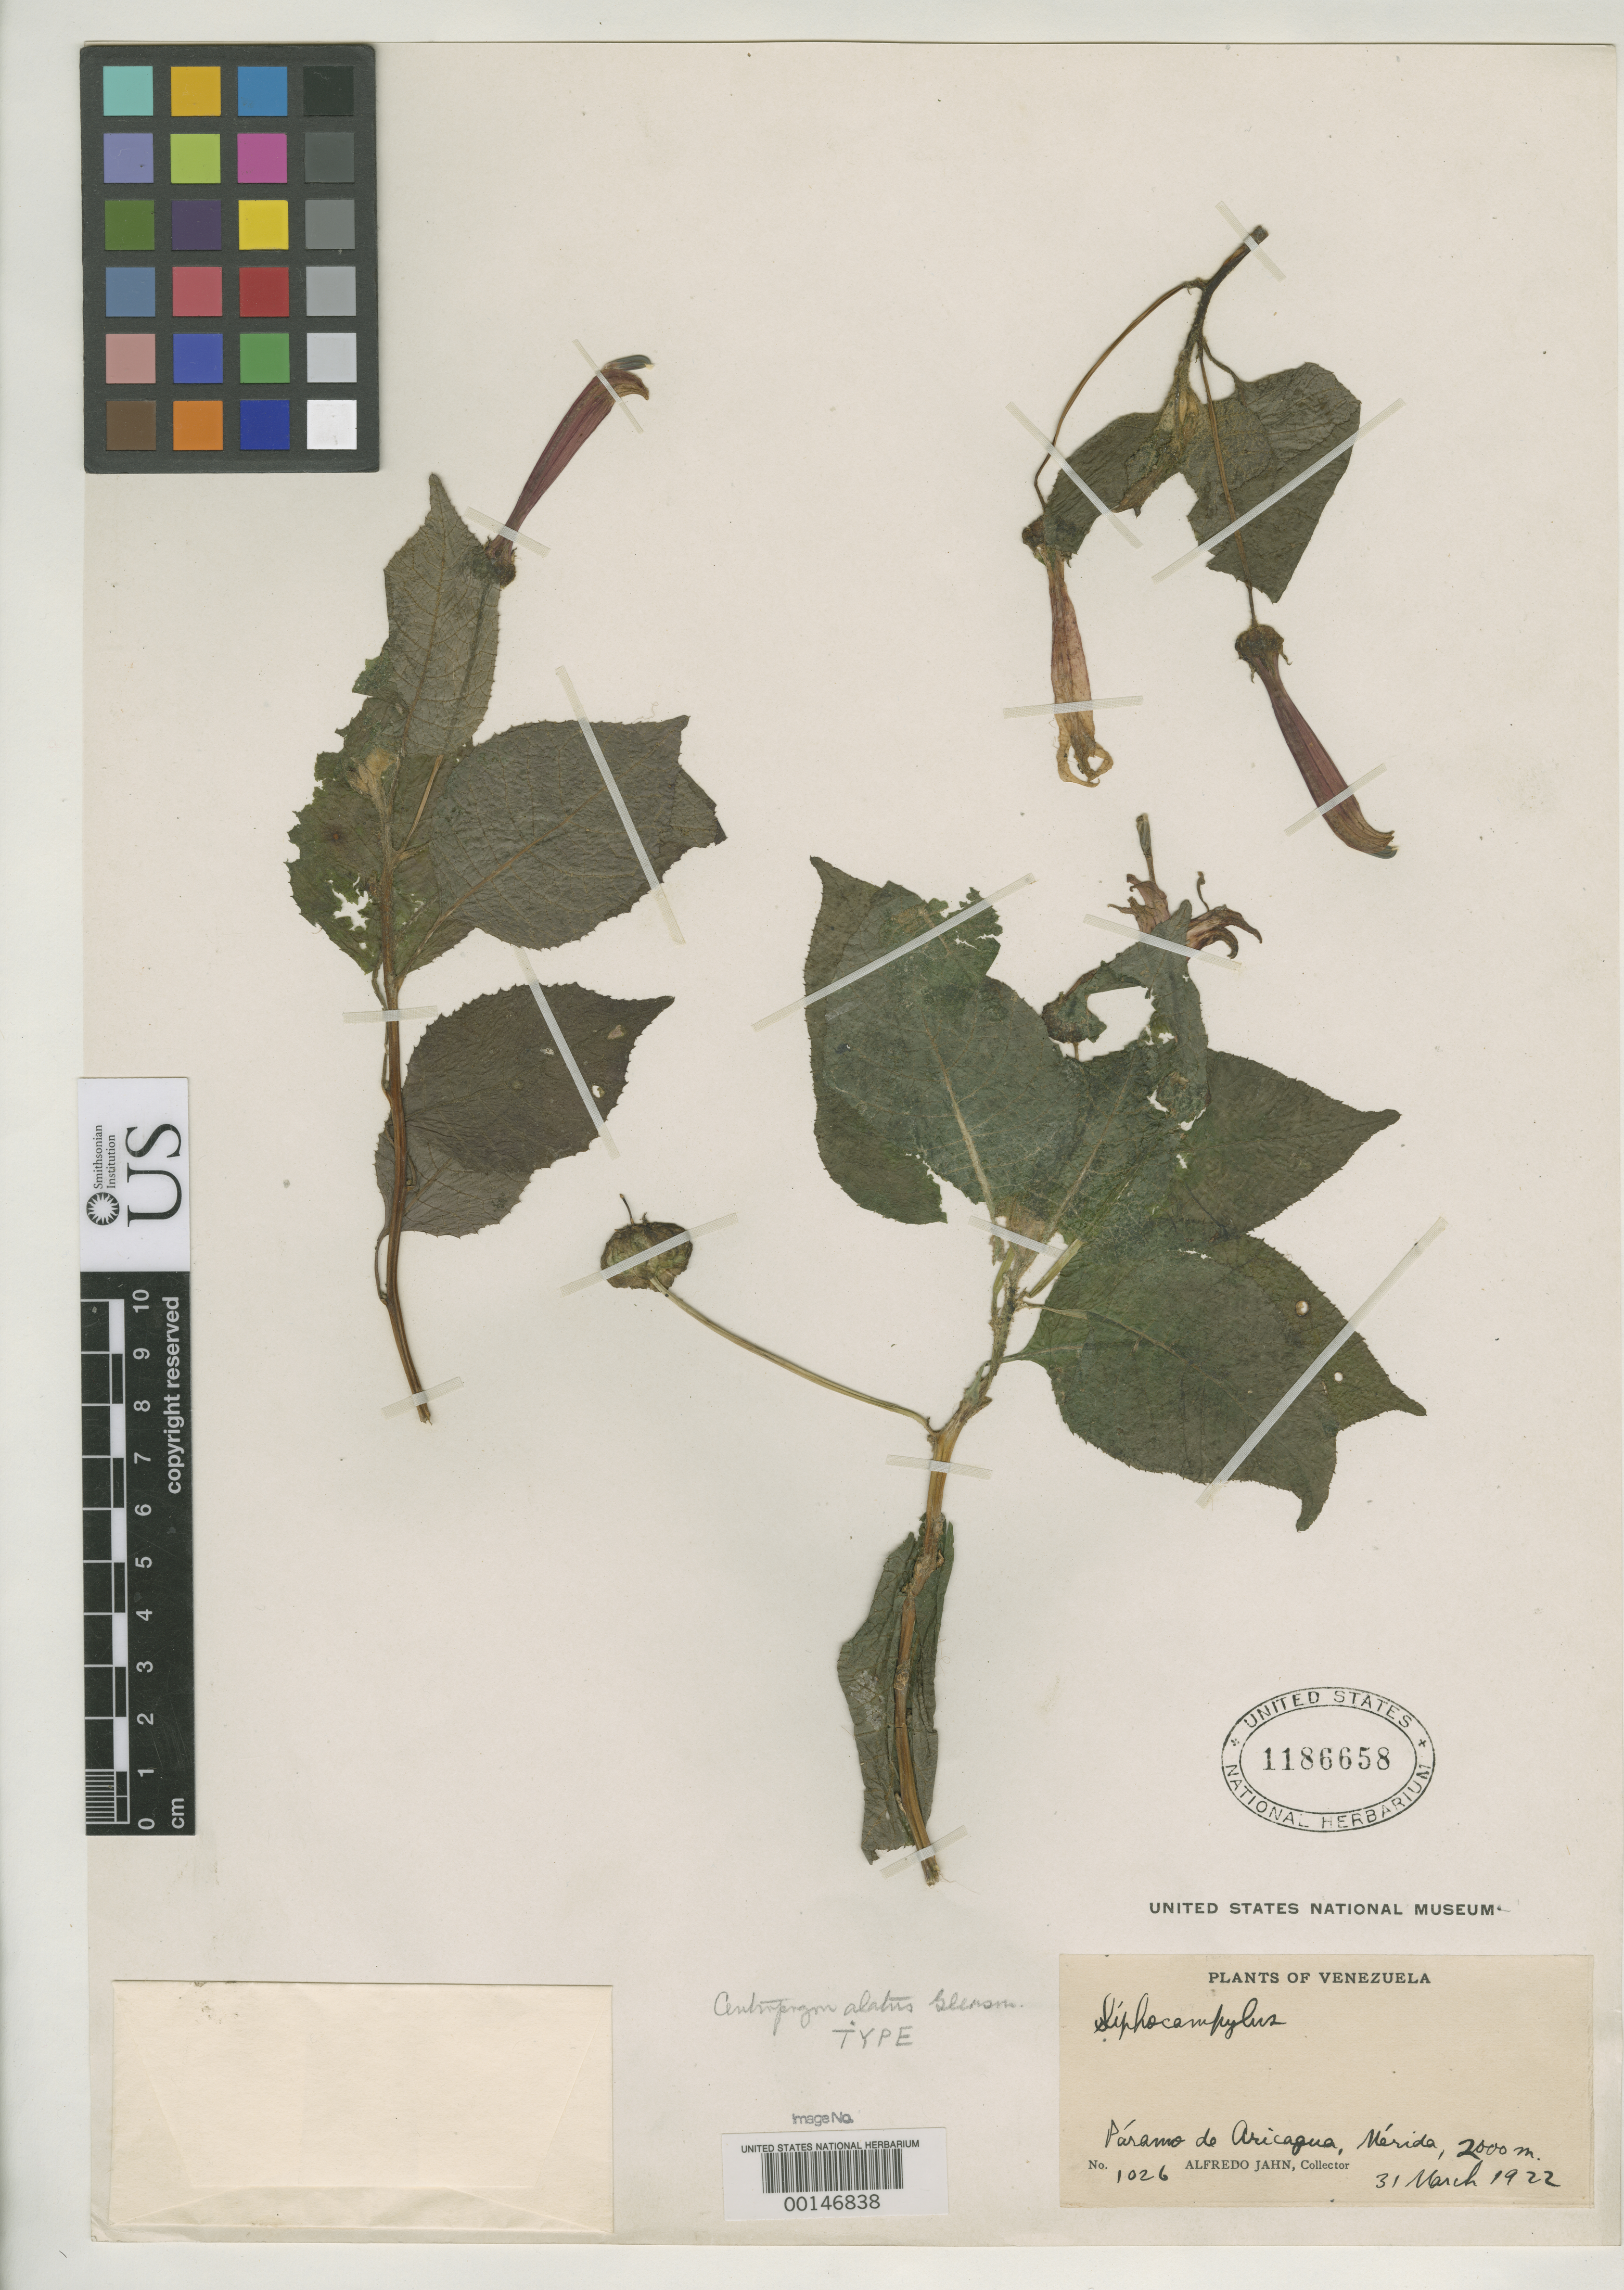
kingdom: Plantae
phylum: Tracheophyta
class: Magnoliopsida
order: Asterales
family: Campanulaceae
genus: Centropogon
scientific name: Centropogon alatus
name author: Gleason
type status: Type Collection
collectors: A. Jahn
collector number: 1026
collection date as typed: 31 Mar 1922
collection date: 1922-03-31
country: Venezuela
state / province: Mérida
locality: Paramo de Aricagua.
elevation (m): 2000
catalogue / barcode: US 1186658